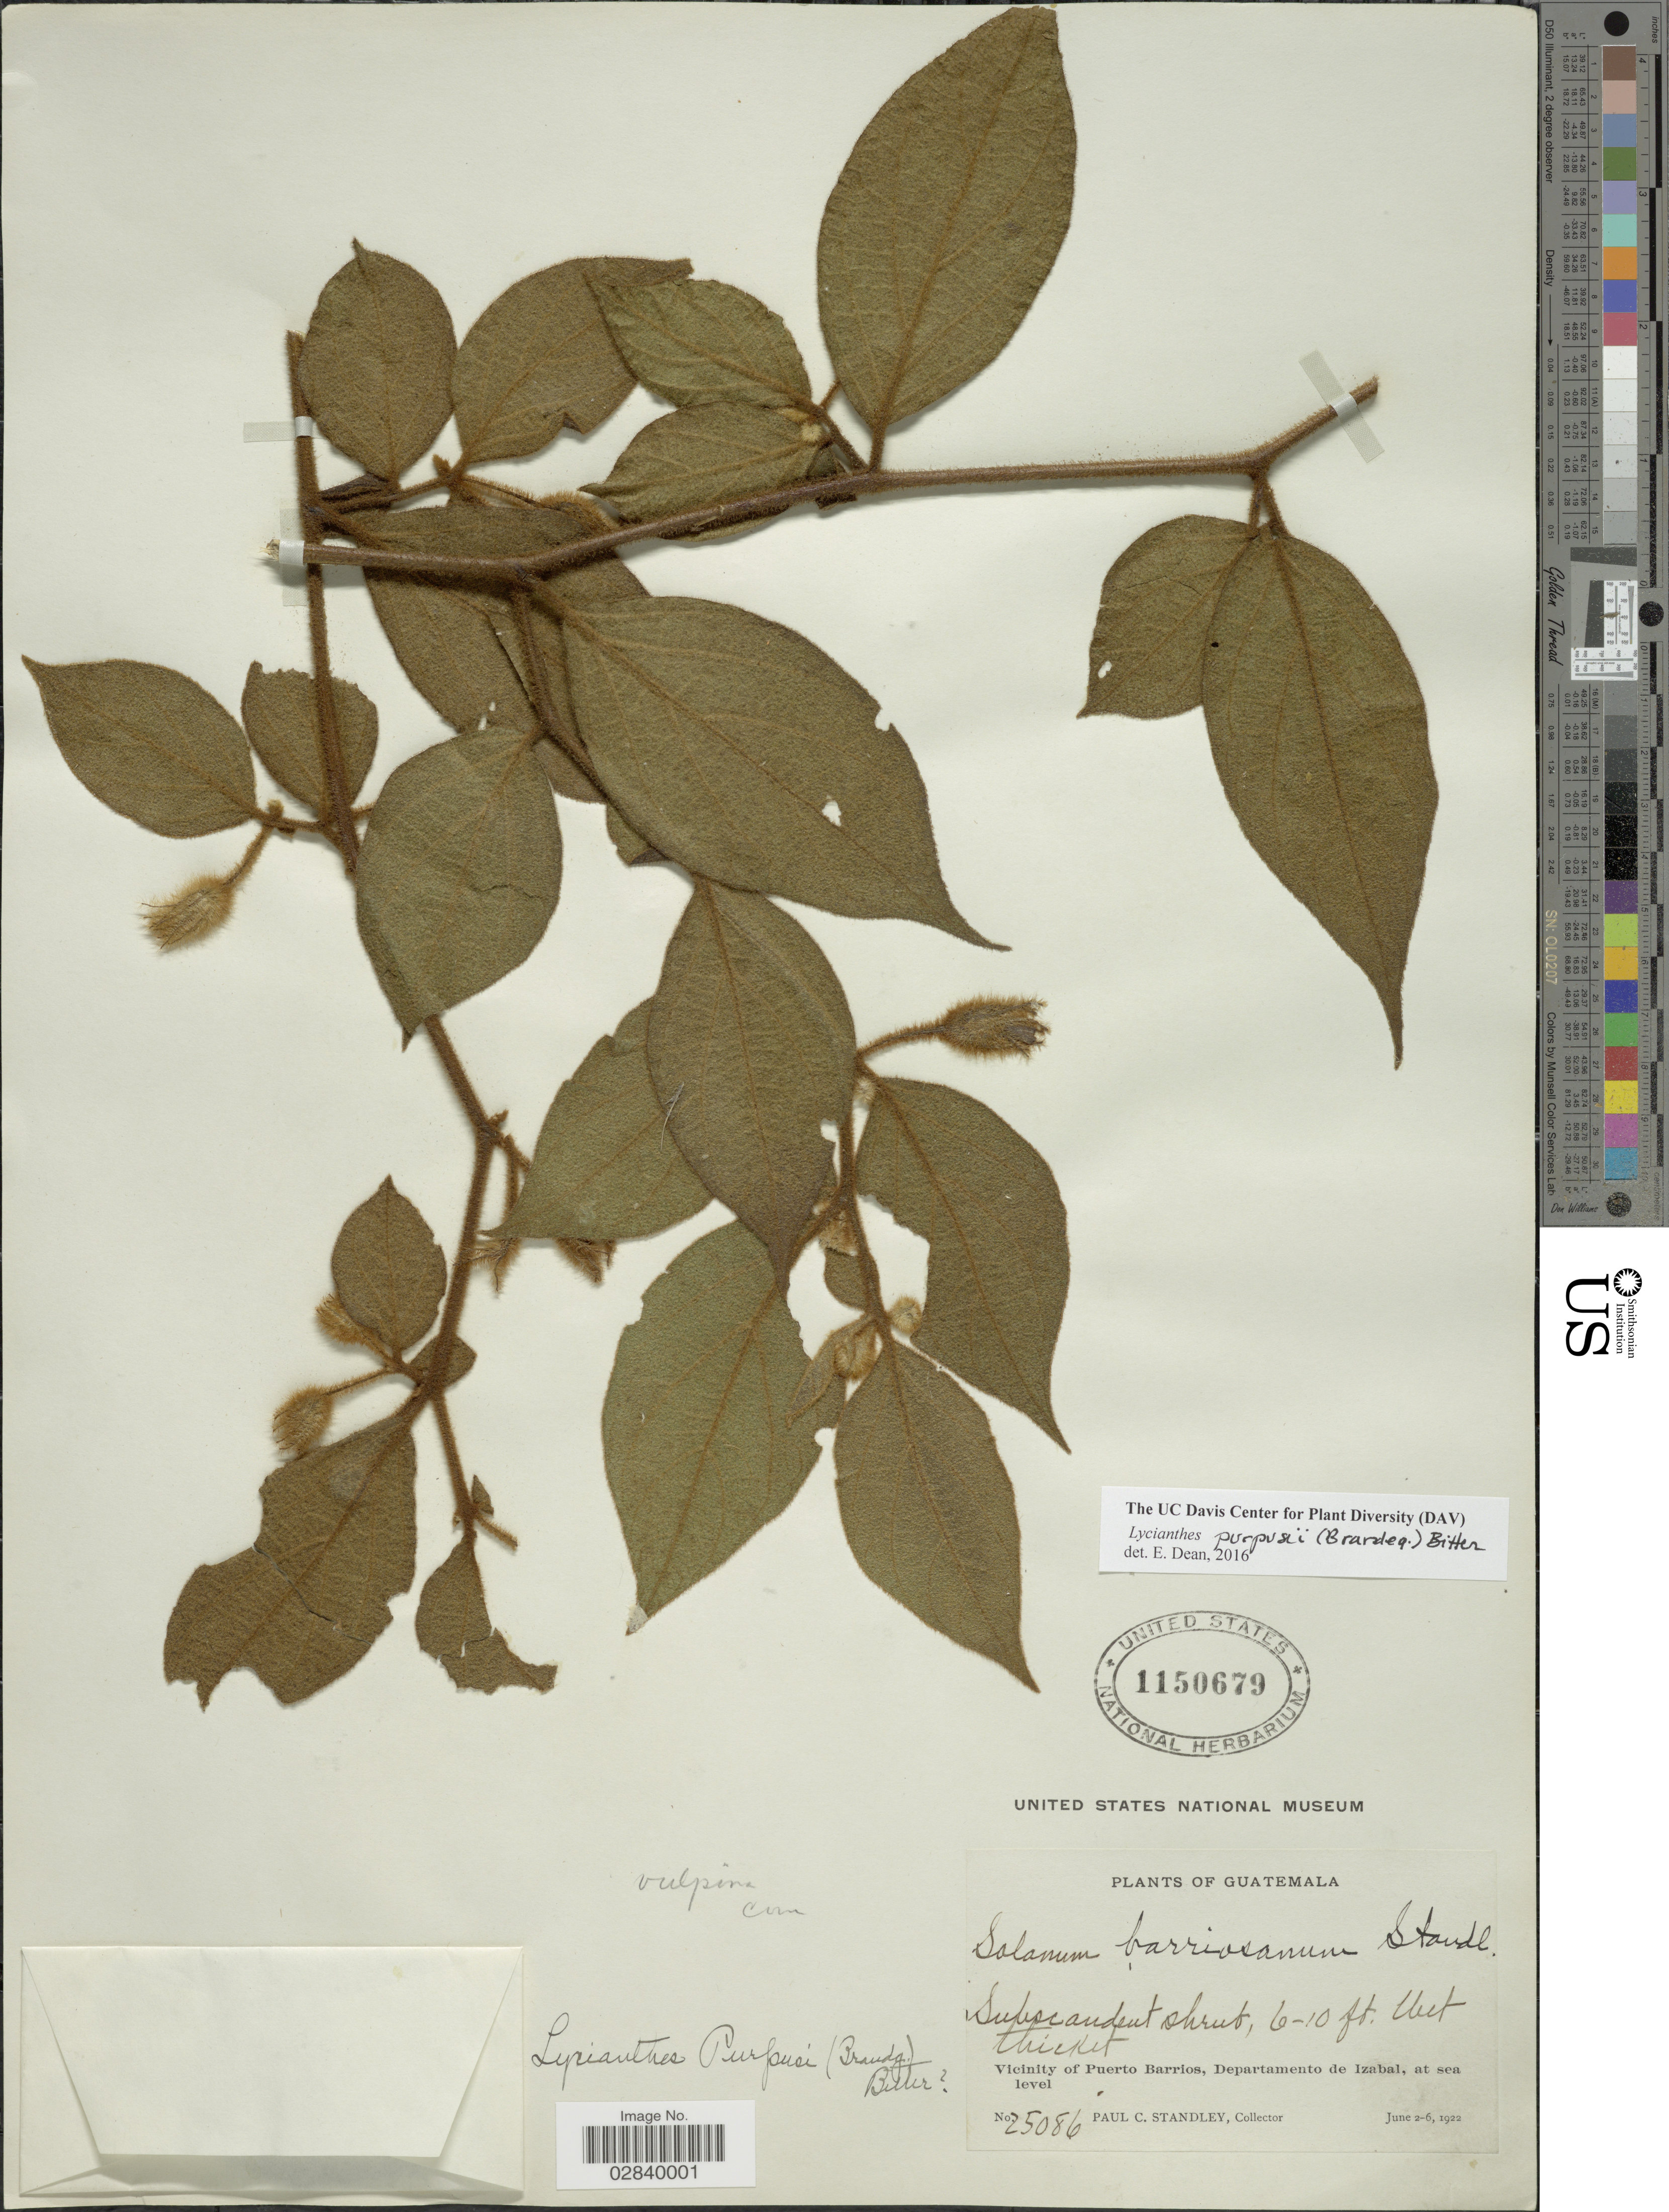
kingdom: Plantae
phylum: Tracheophyta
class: Magnoliopsida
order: Solanales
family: Solanaceae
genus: Lycianthes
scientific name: Lycianthes purpusii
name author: (Brandegee) Bitter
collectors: P. C. Standley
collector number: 25086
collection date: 1922-06-02/1922-06-06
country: Guatemala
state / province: Izabal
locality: Vicinity of Puerto Barrios, Departamento de Izabal.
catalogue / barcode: US 1150679